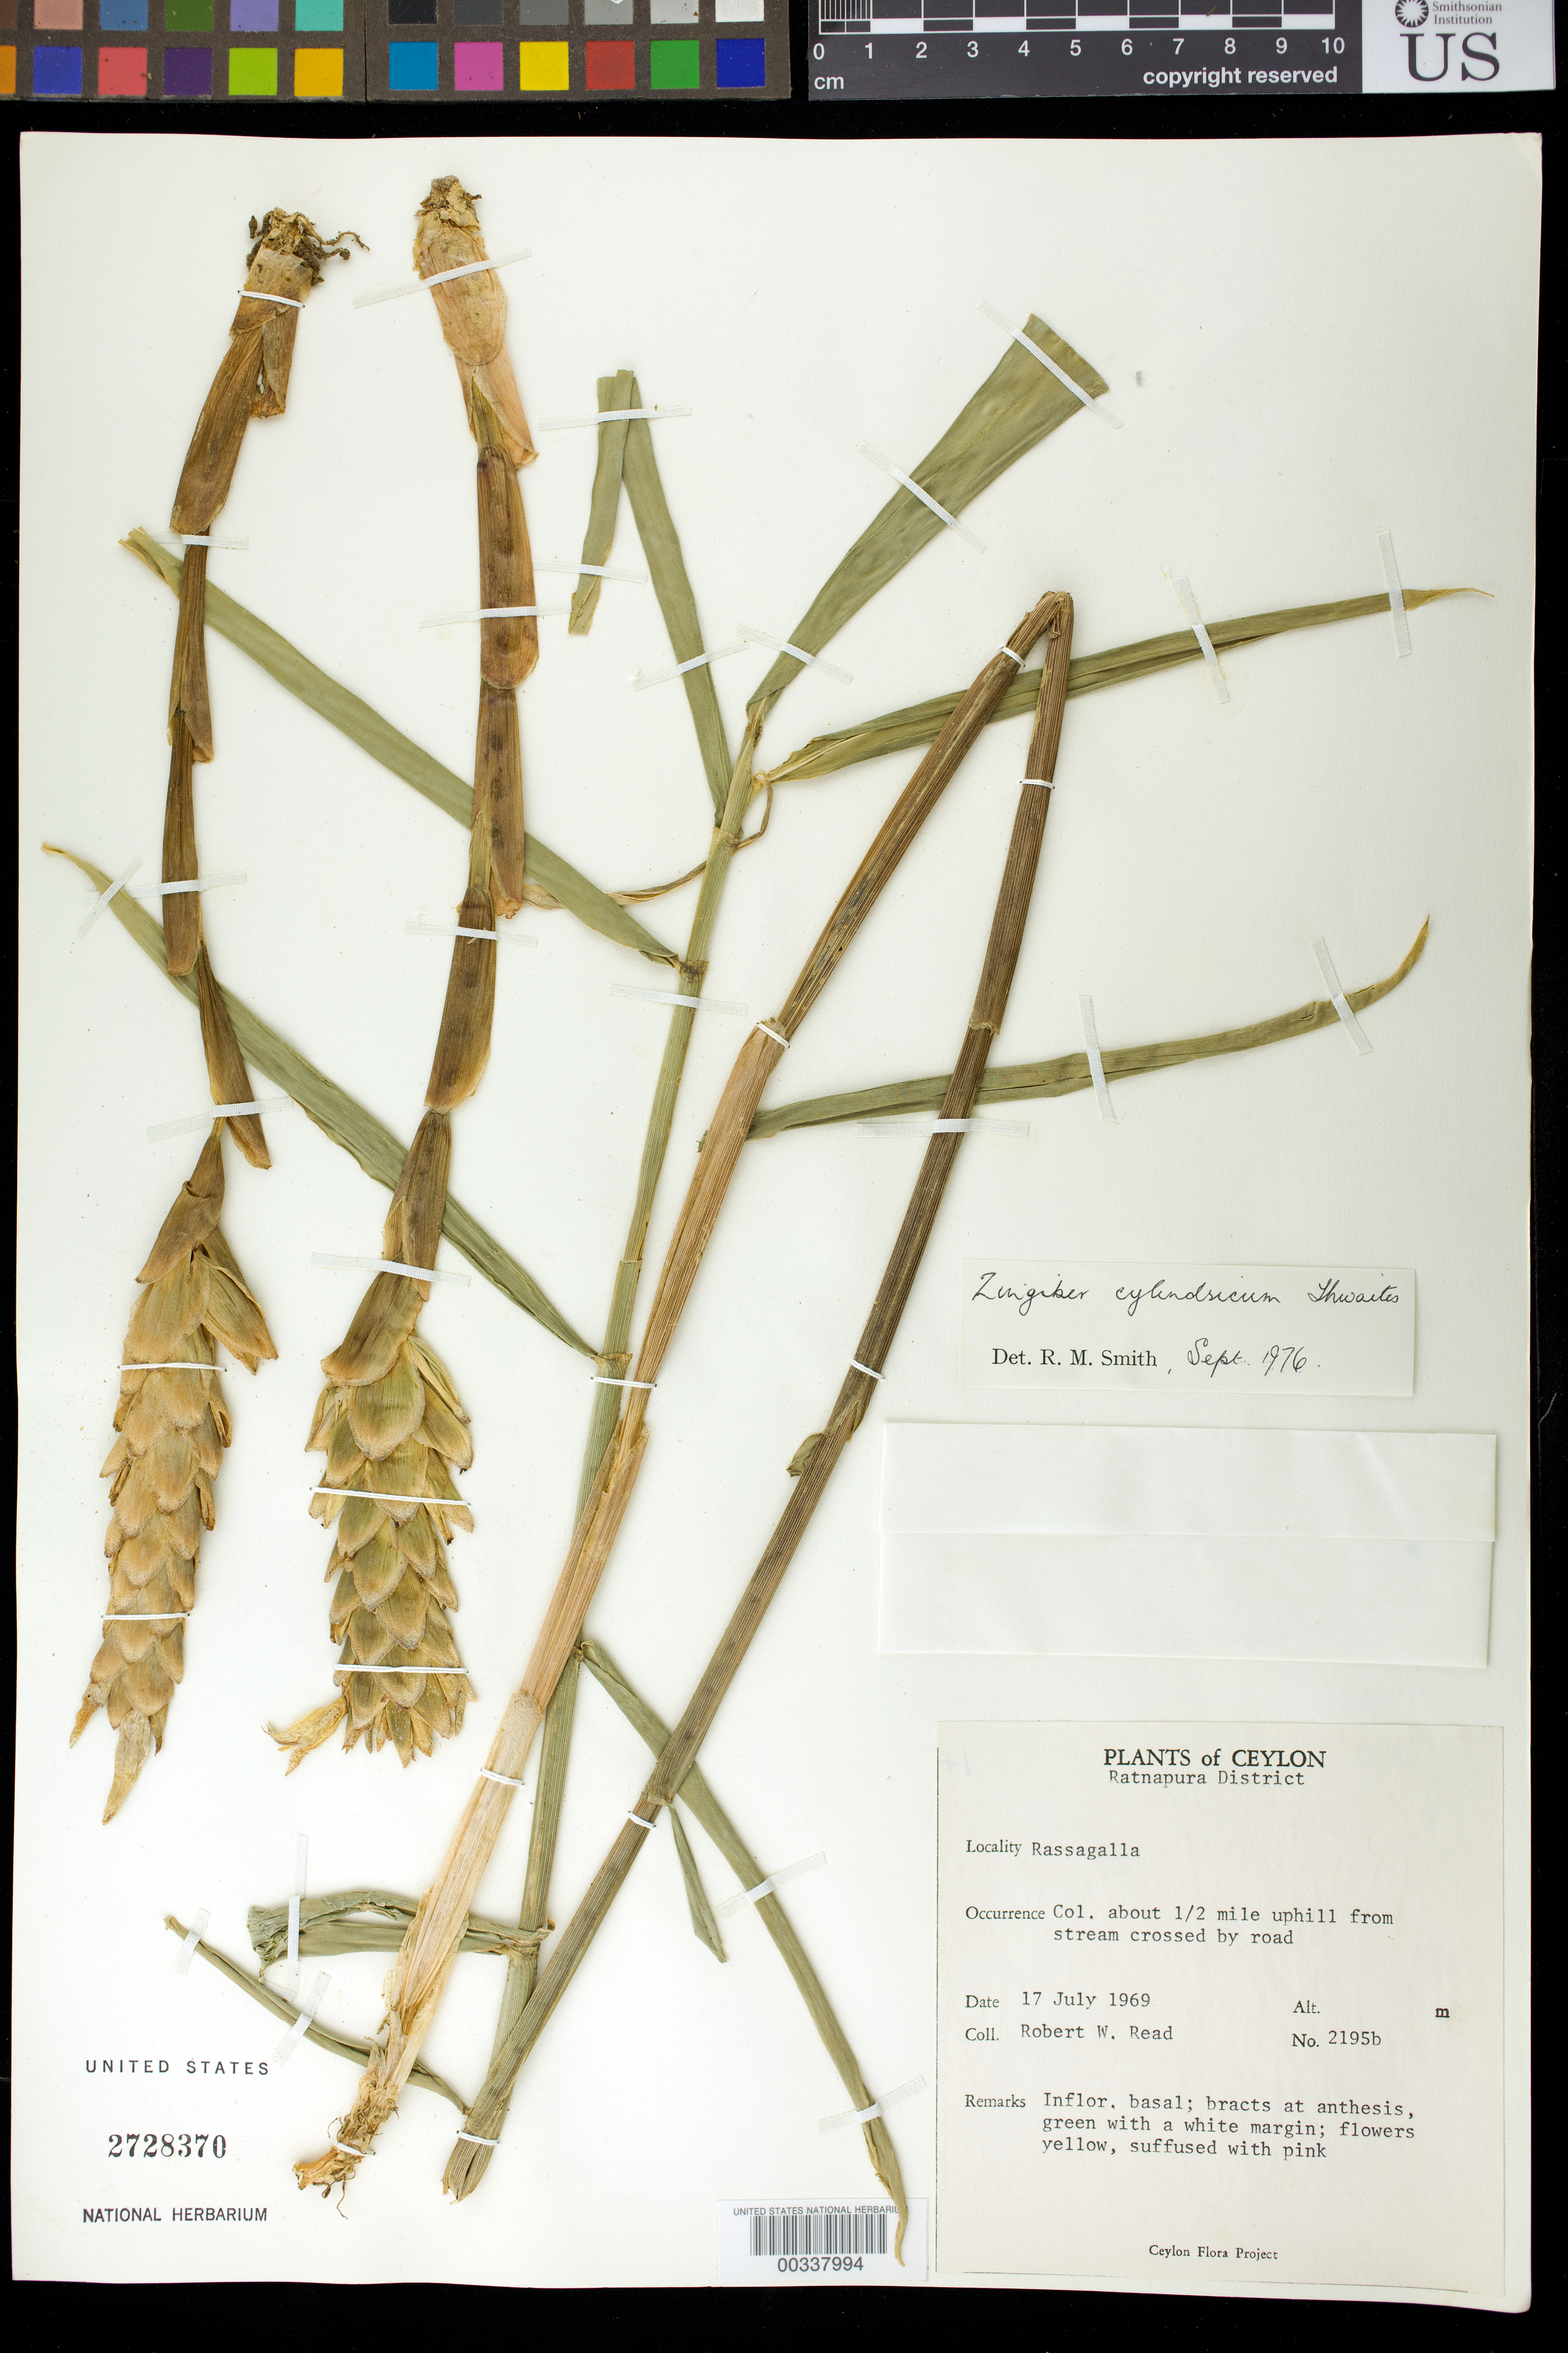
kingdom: Plantae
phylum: Tracheophyta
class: Liliopsida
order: Zingiberales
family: Zingiberaceae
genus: Zingiber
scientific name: Zingiber cylindricum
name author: Moon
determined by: Smith, R. M.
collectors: R. W. Read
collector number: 2195b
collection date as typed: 17 Jul 1969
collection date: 1969-07-17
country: Sri Lanka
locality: Plants of ceylon, ratnapura dist, col. about 1/2 mile uphill from stream crossed by road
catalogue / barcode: US 2728370